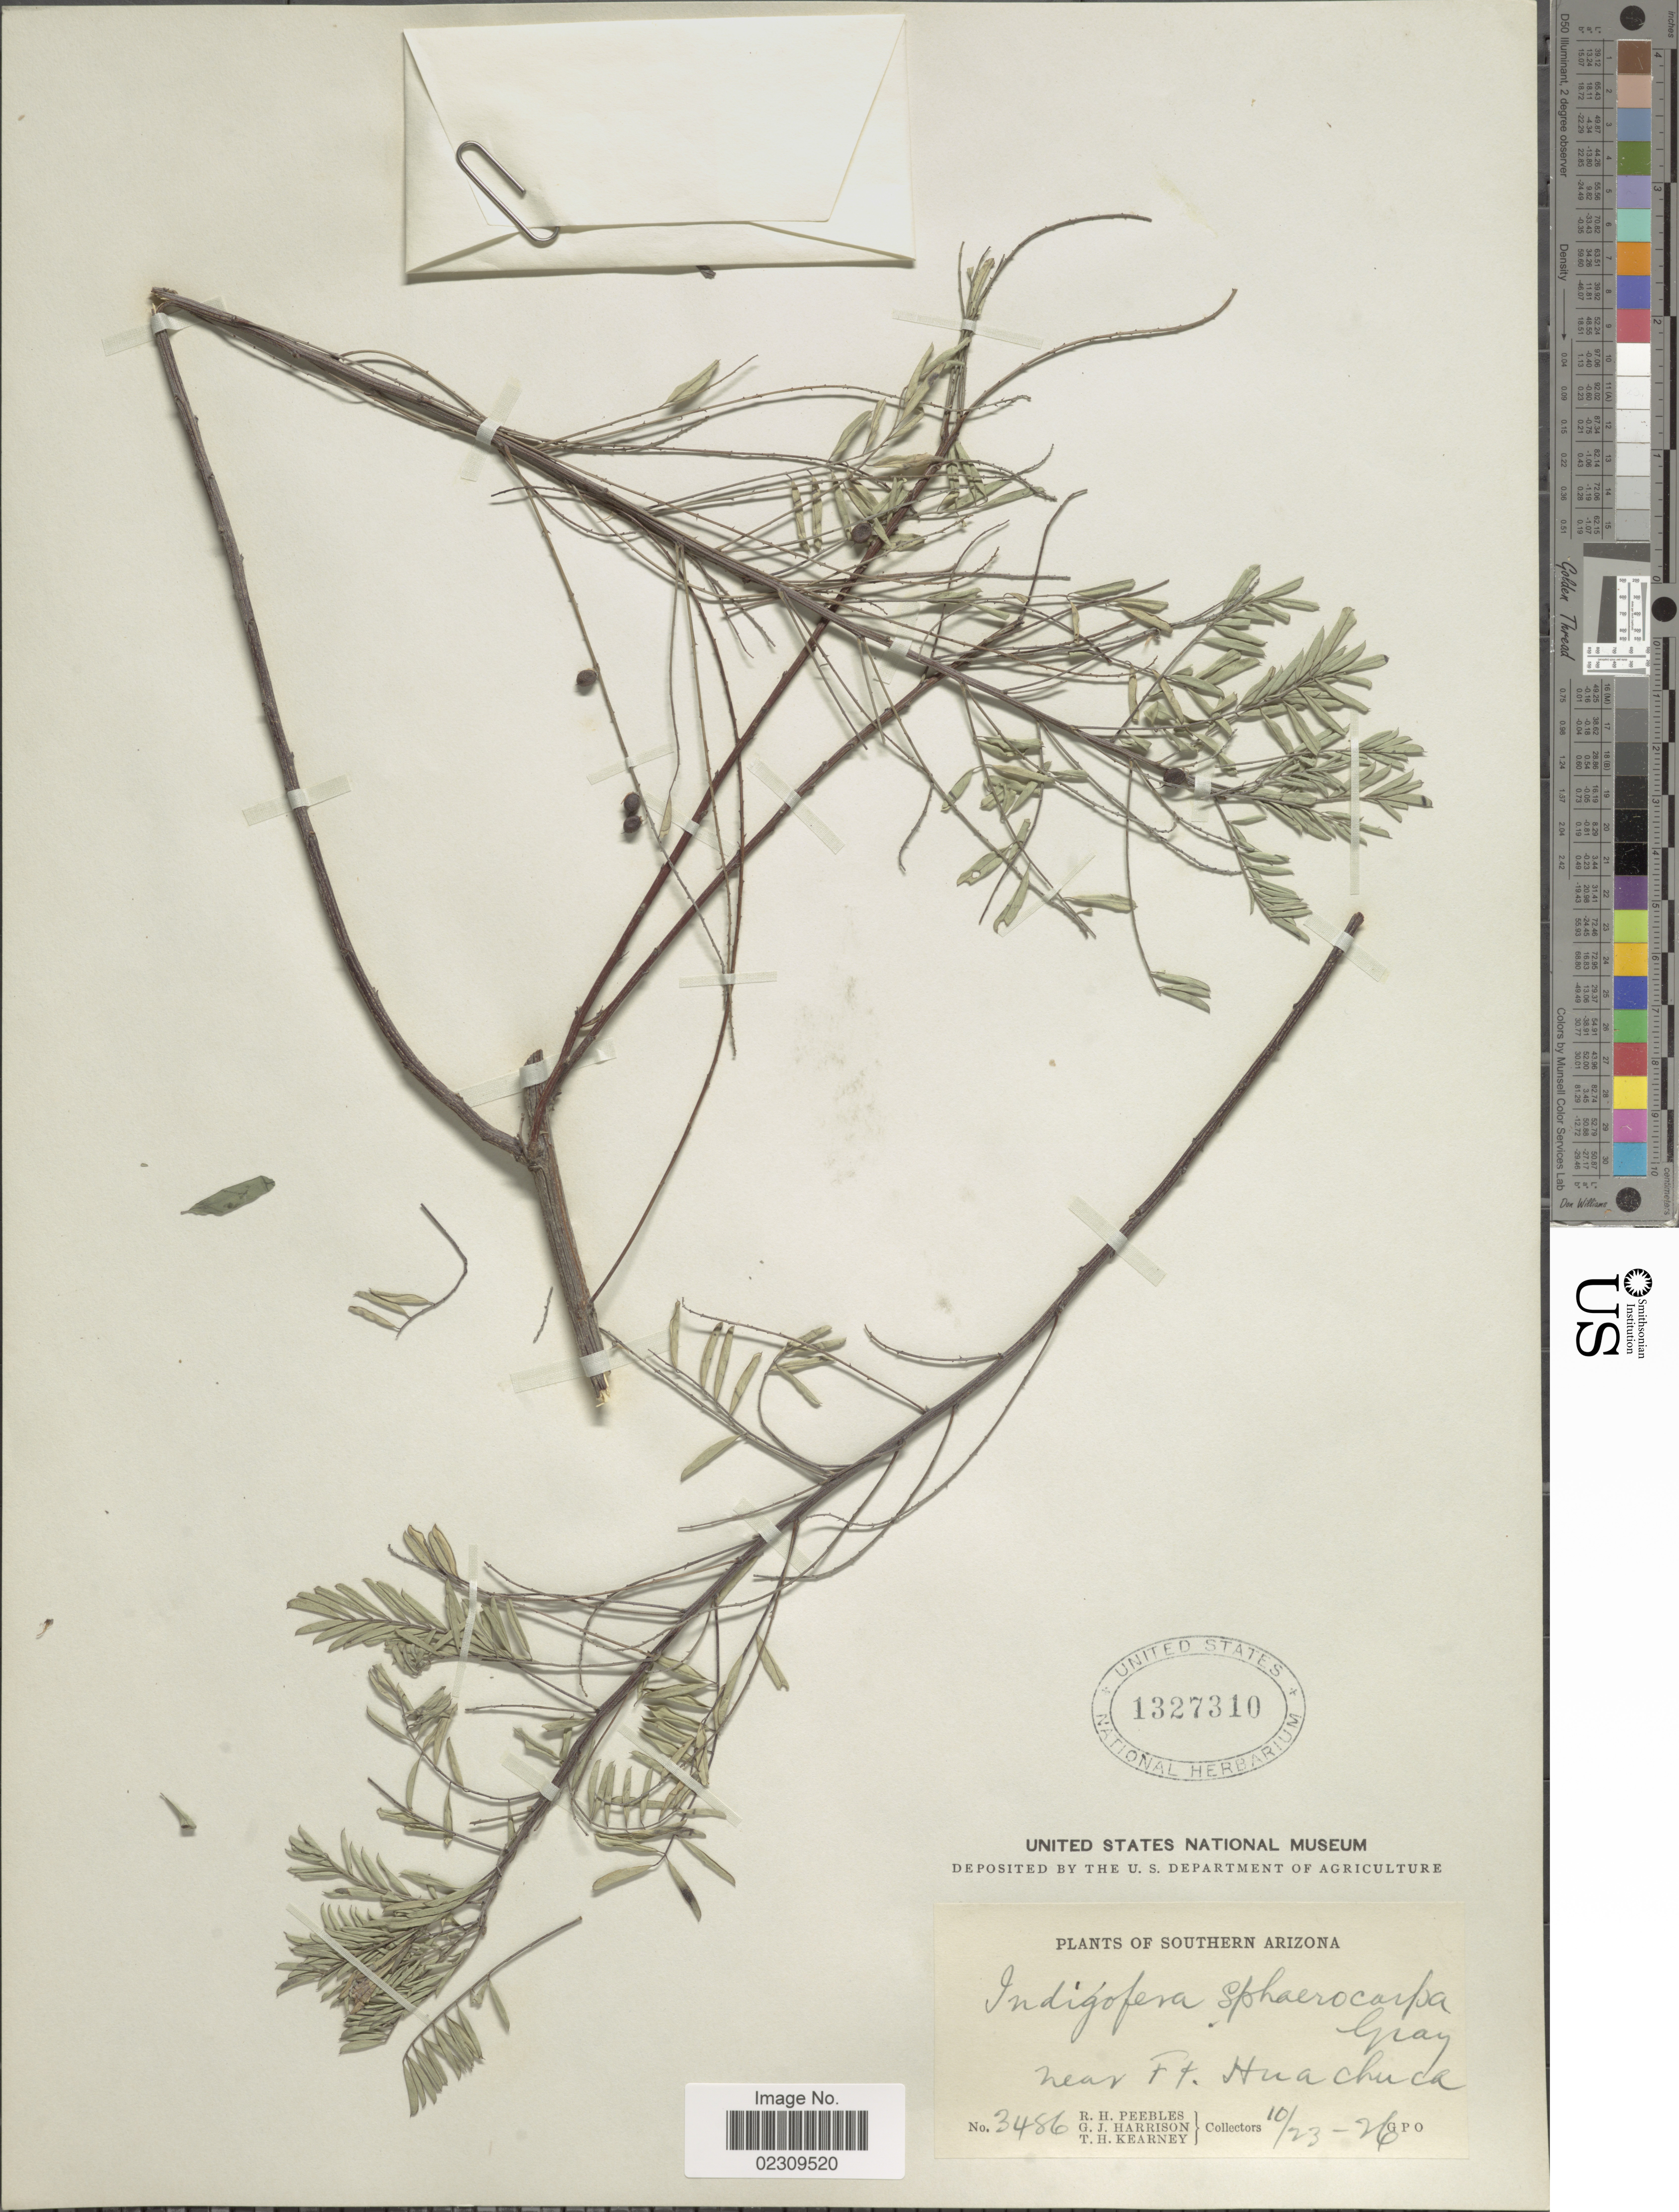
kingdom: Plantae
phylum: Tracheophyta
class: Magnoliopsida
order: Fabales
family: Fabaceae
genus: Indigofera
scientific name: Indigofera sphaerocarpa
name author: A. Gray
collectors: R. H. Peebles, G. J. Harrison & T. H. Kearney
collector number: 3486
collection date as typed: Transcribed d/m/y: 23/10/26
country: United States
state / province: Arizona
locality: Southern Arizona, near Ft. Huachuca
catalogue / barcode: US 1327310